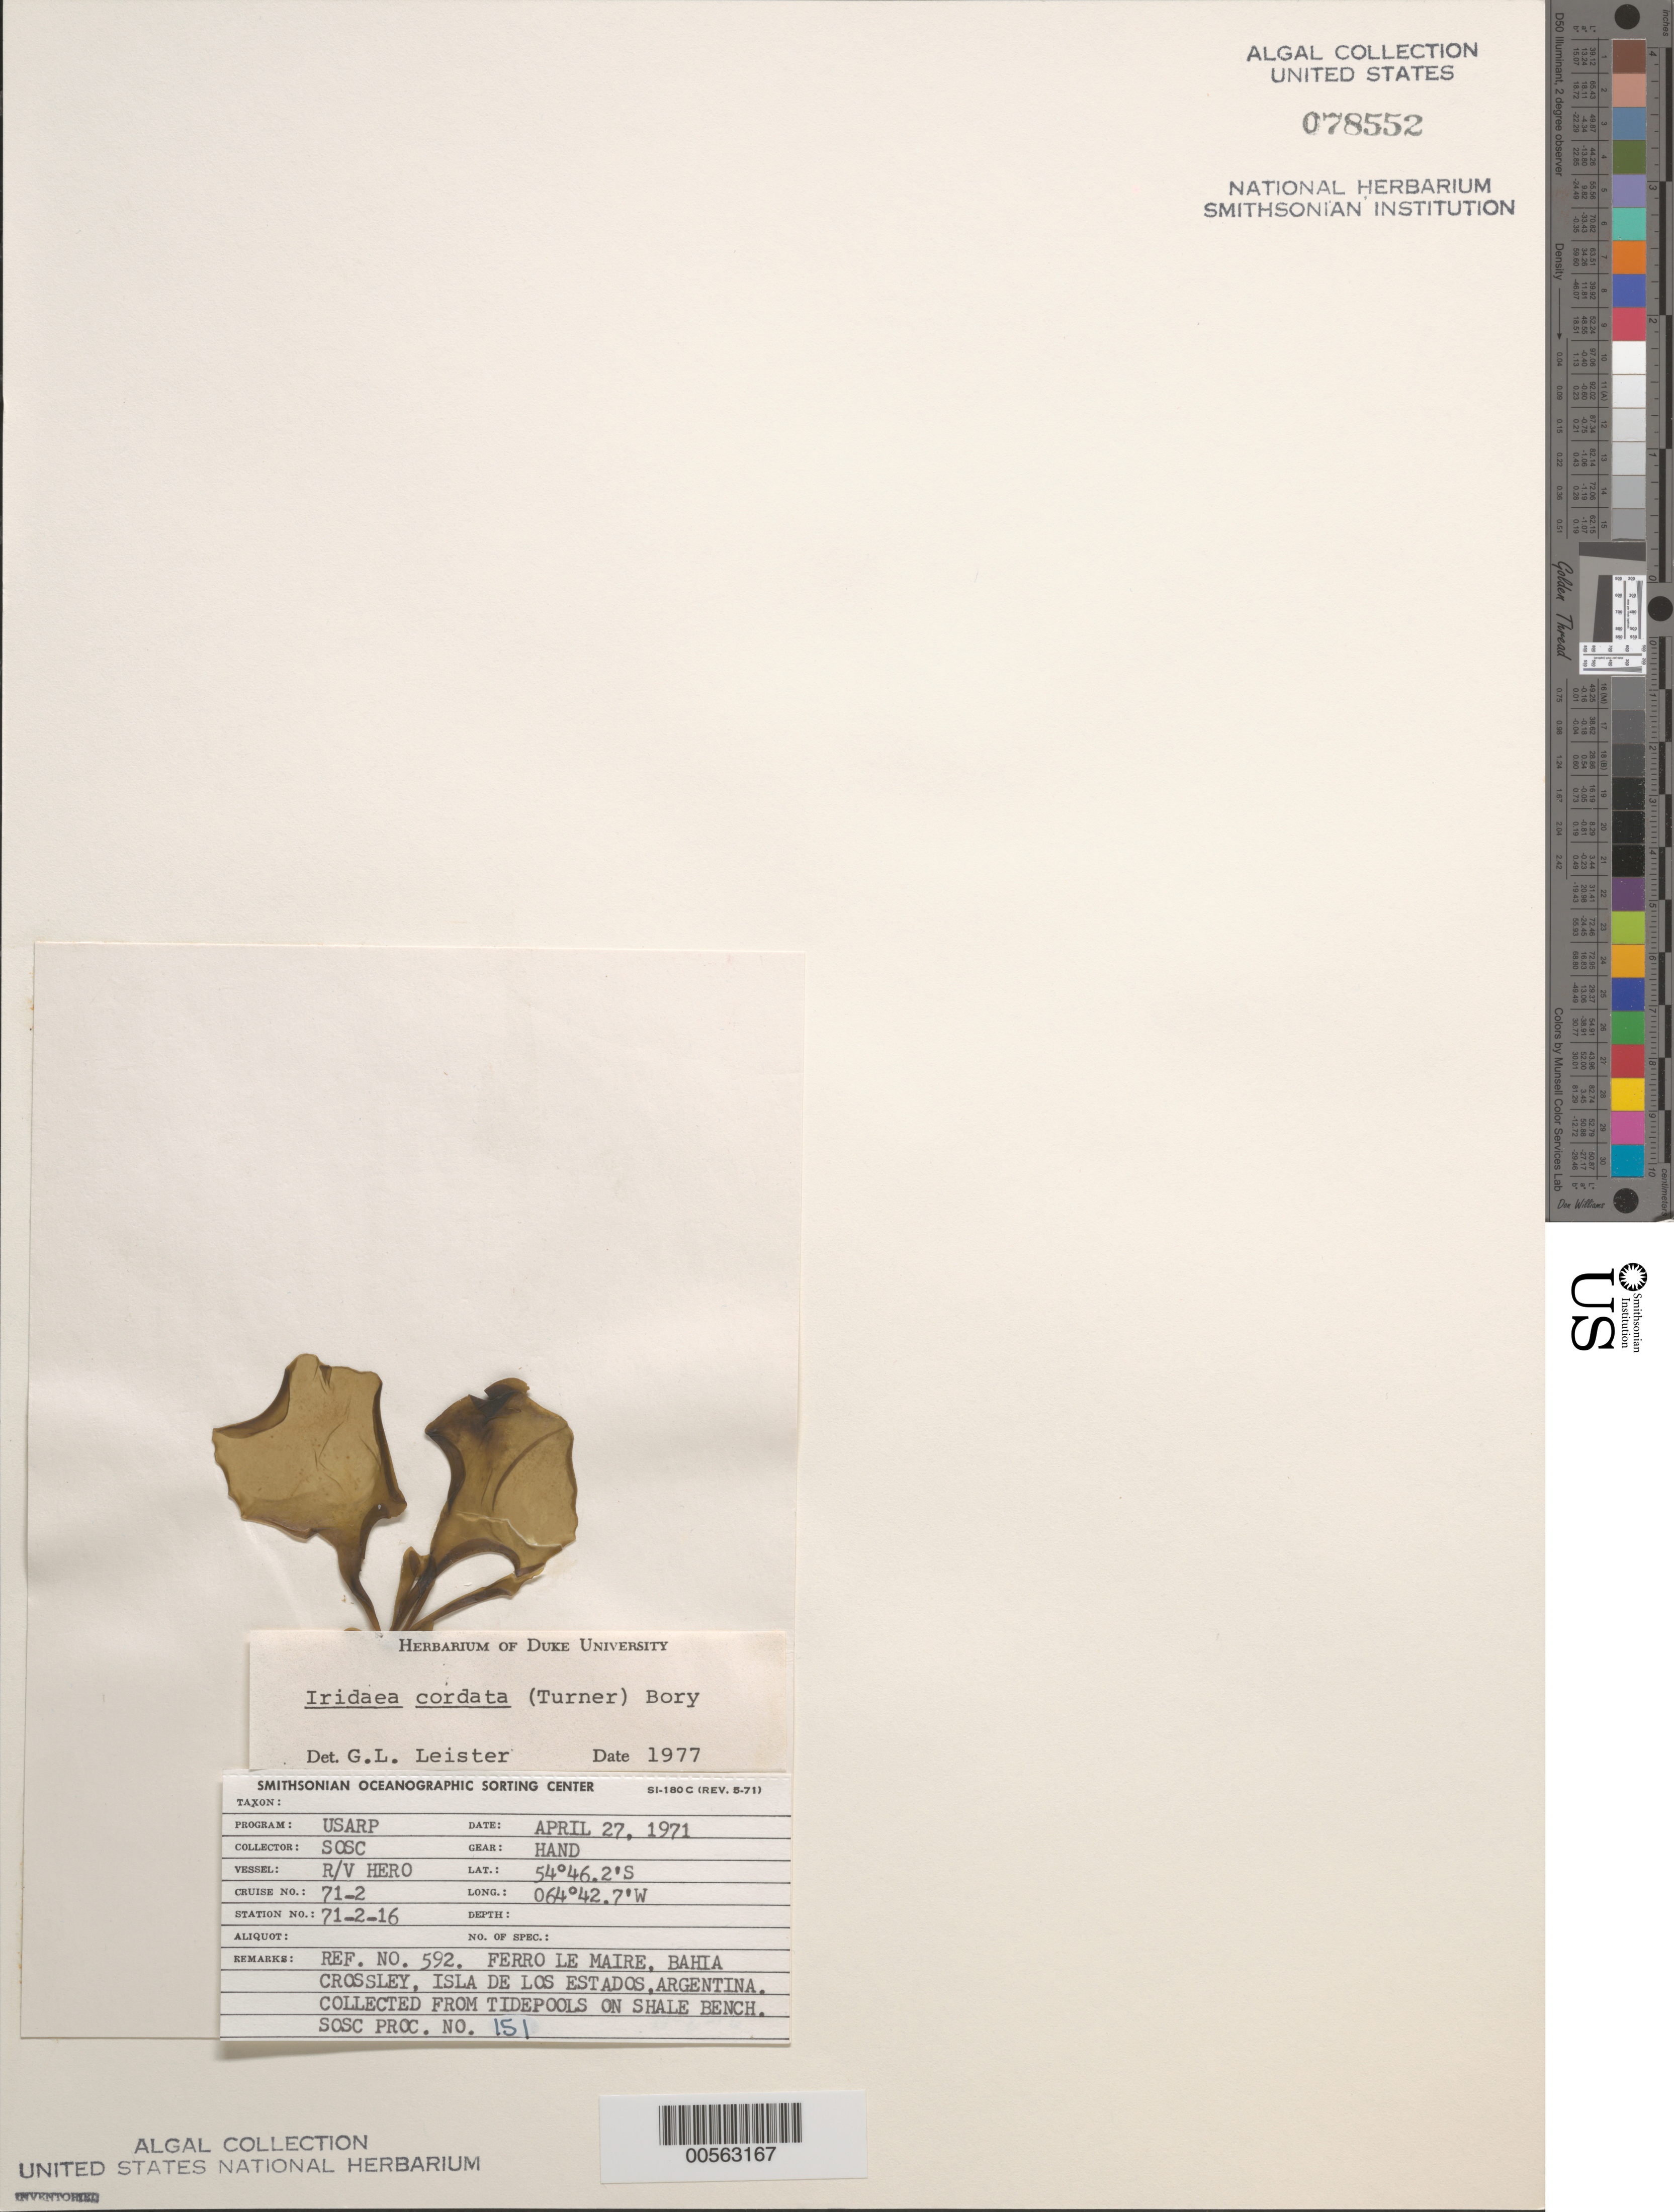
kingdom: Plantae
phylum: Rhodophyta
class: Florideophyceae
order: Gigartinales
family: Gigartinaceae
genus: Iridaea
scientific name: Iridaea cordata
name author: (Turner) Bory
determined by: Leister, G. L.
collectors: SOSC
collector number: Station 71-2-16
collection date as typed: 27 Apr 1971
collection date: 1971-04-27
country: Argentina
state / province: Tierra del Fuego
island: Isla de los Estados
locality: Ferro le Maire, Bahia Crossley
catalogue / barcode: US 78552